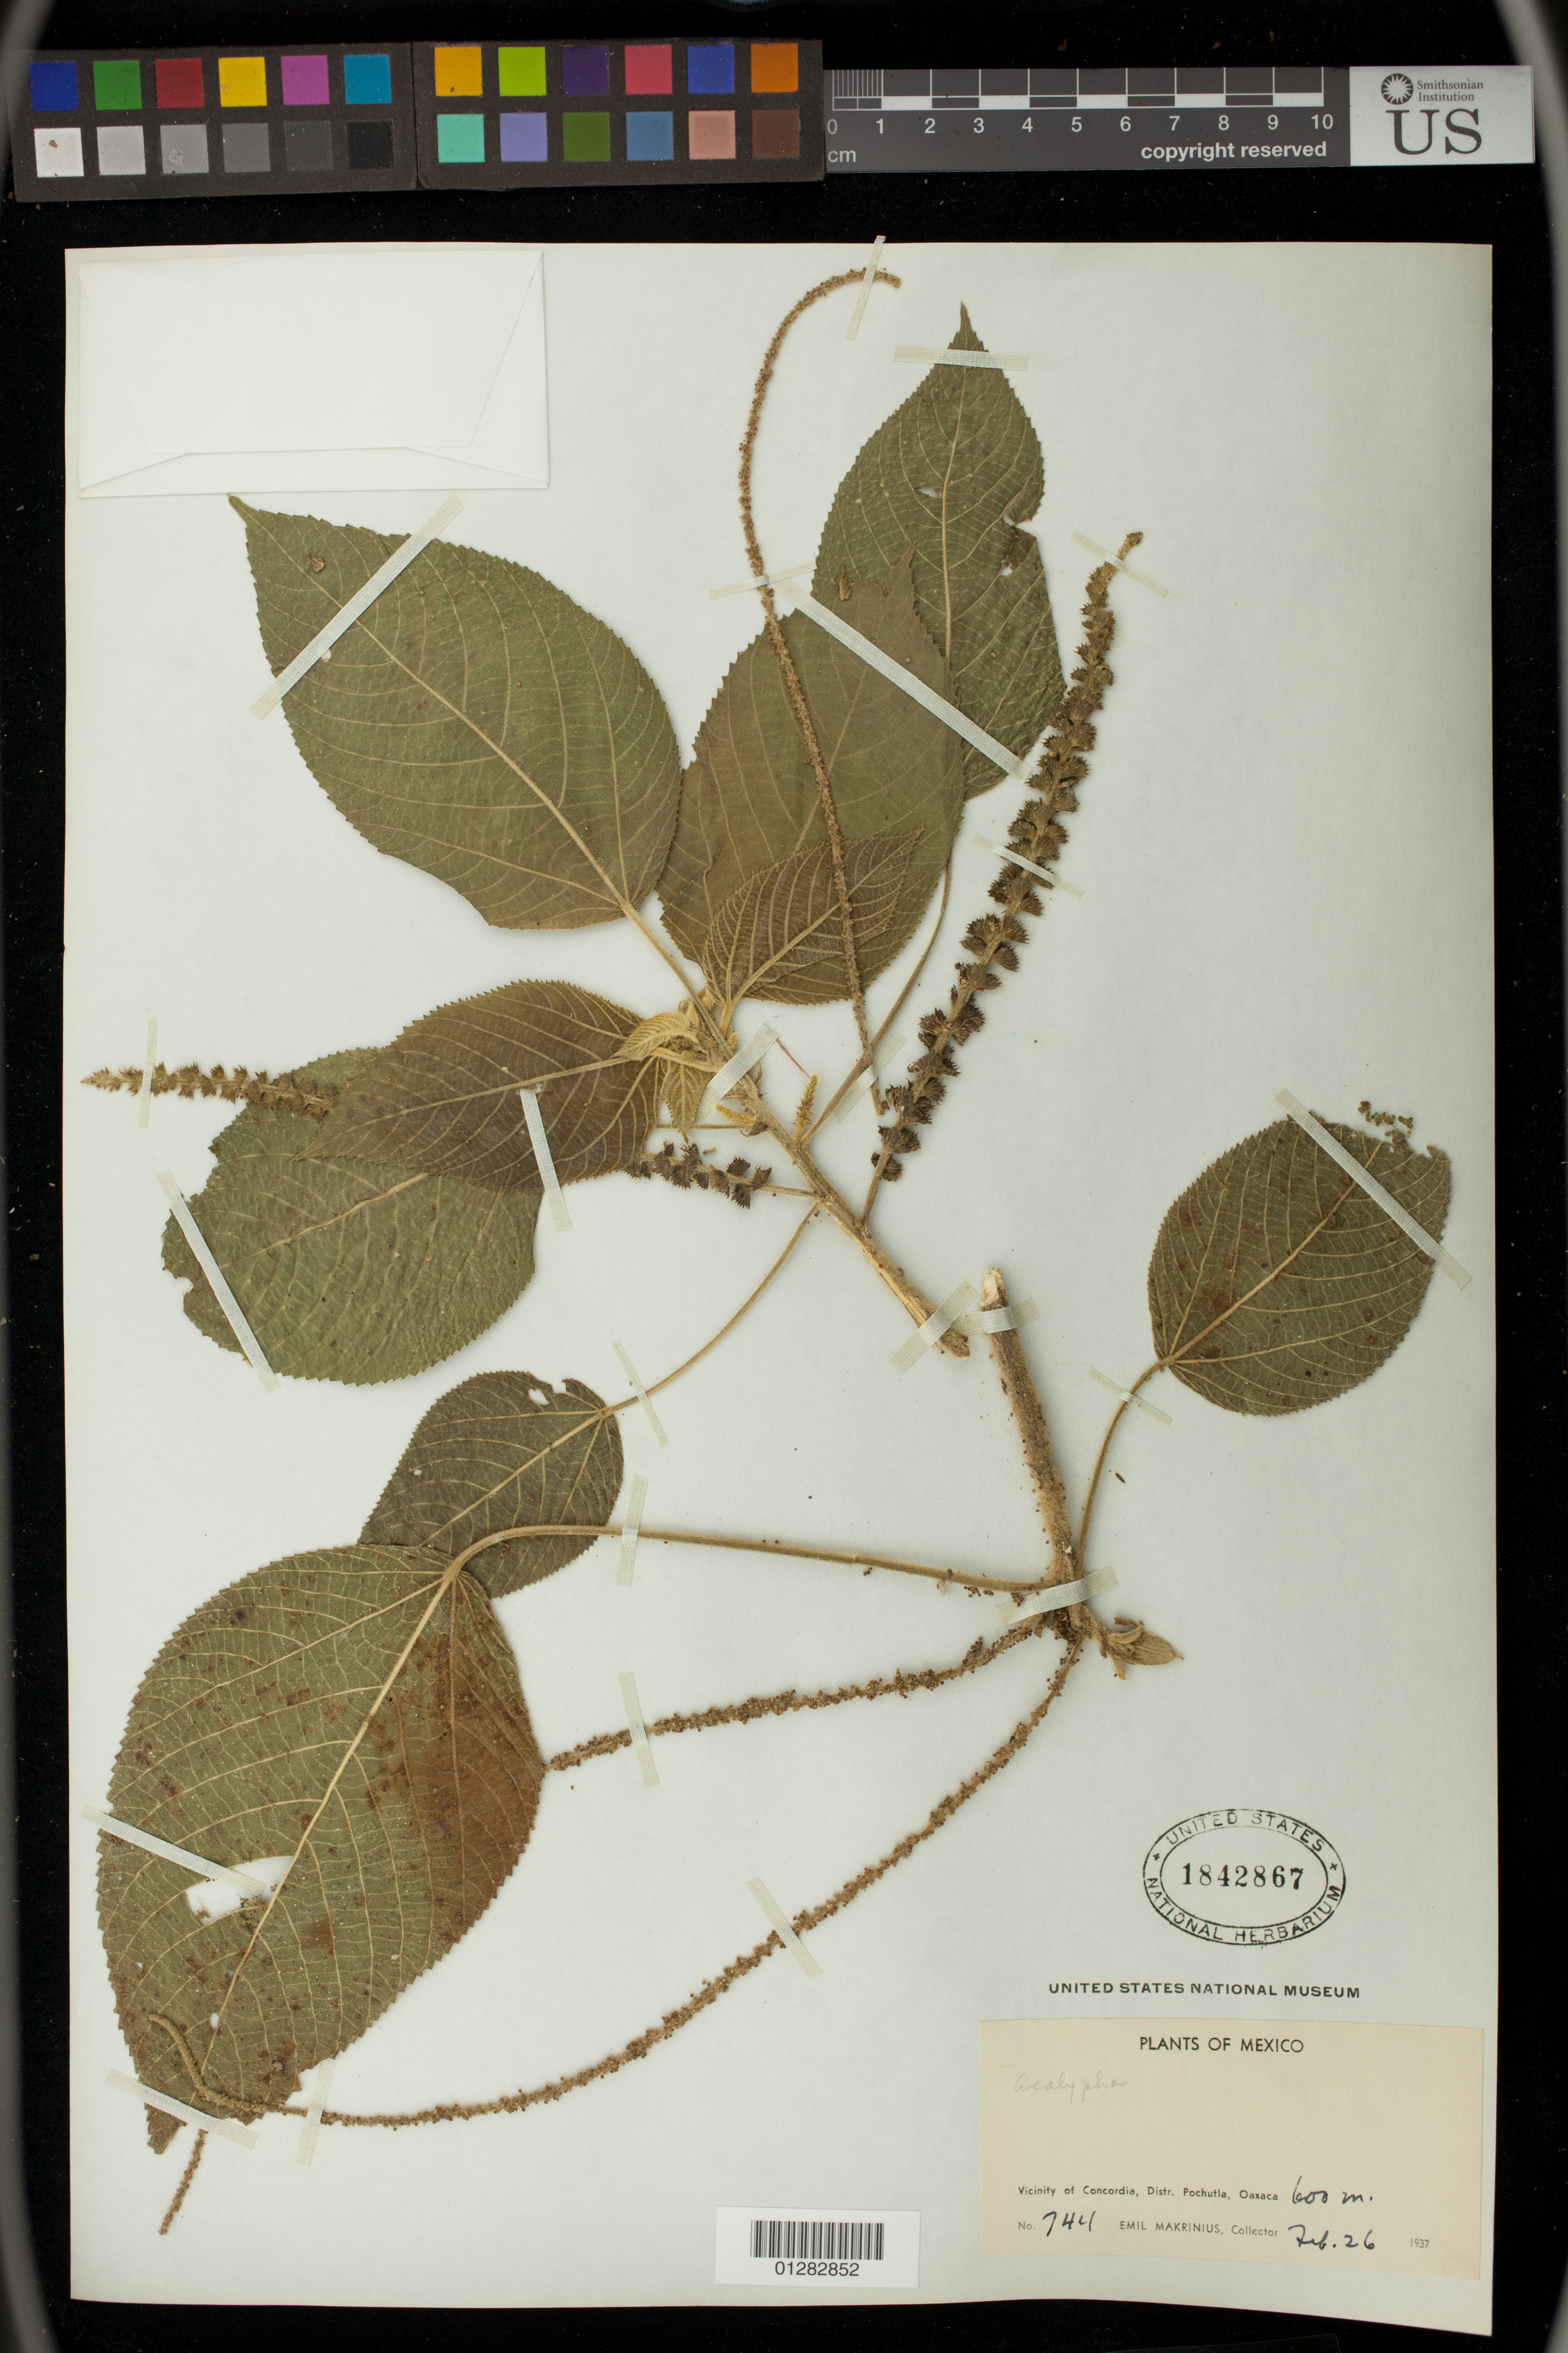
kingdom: Plantae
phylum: Tracheophyta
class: Magnoliopsida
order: Malpighiales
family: Euphorbiaceae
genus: Acalypha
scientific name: Acalypha sp.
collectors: E. Makrinius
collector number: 744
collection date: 1937-02-26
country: Mexico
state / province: Oaxaca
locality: Vicinity of Concordia, Dist. Pochutla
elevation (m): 183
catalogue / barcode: US 1842867